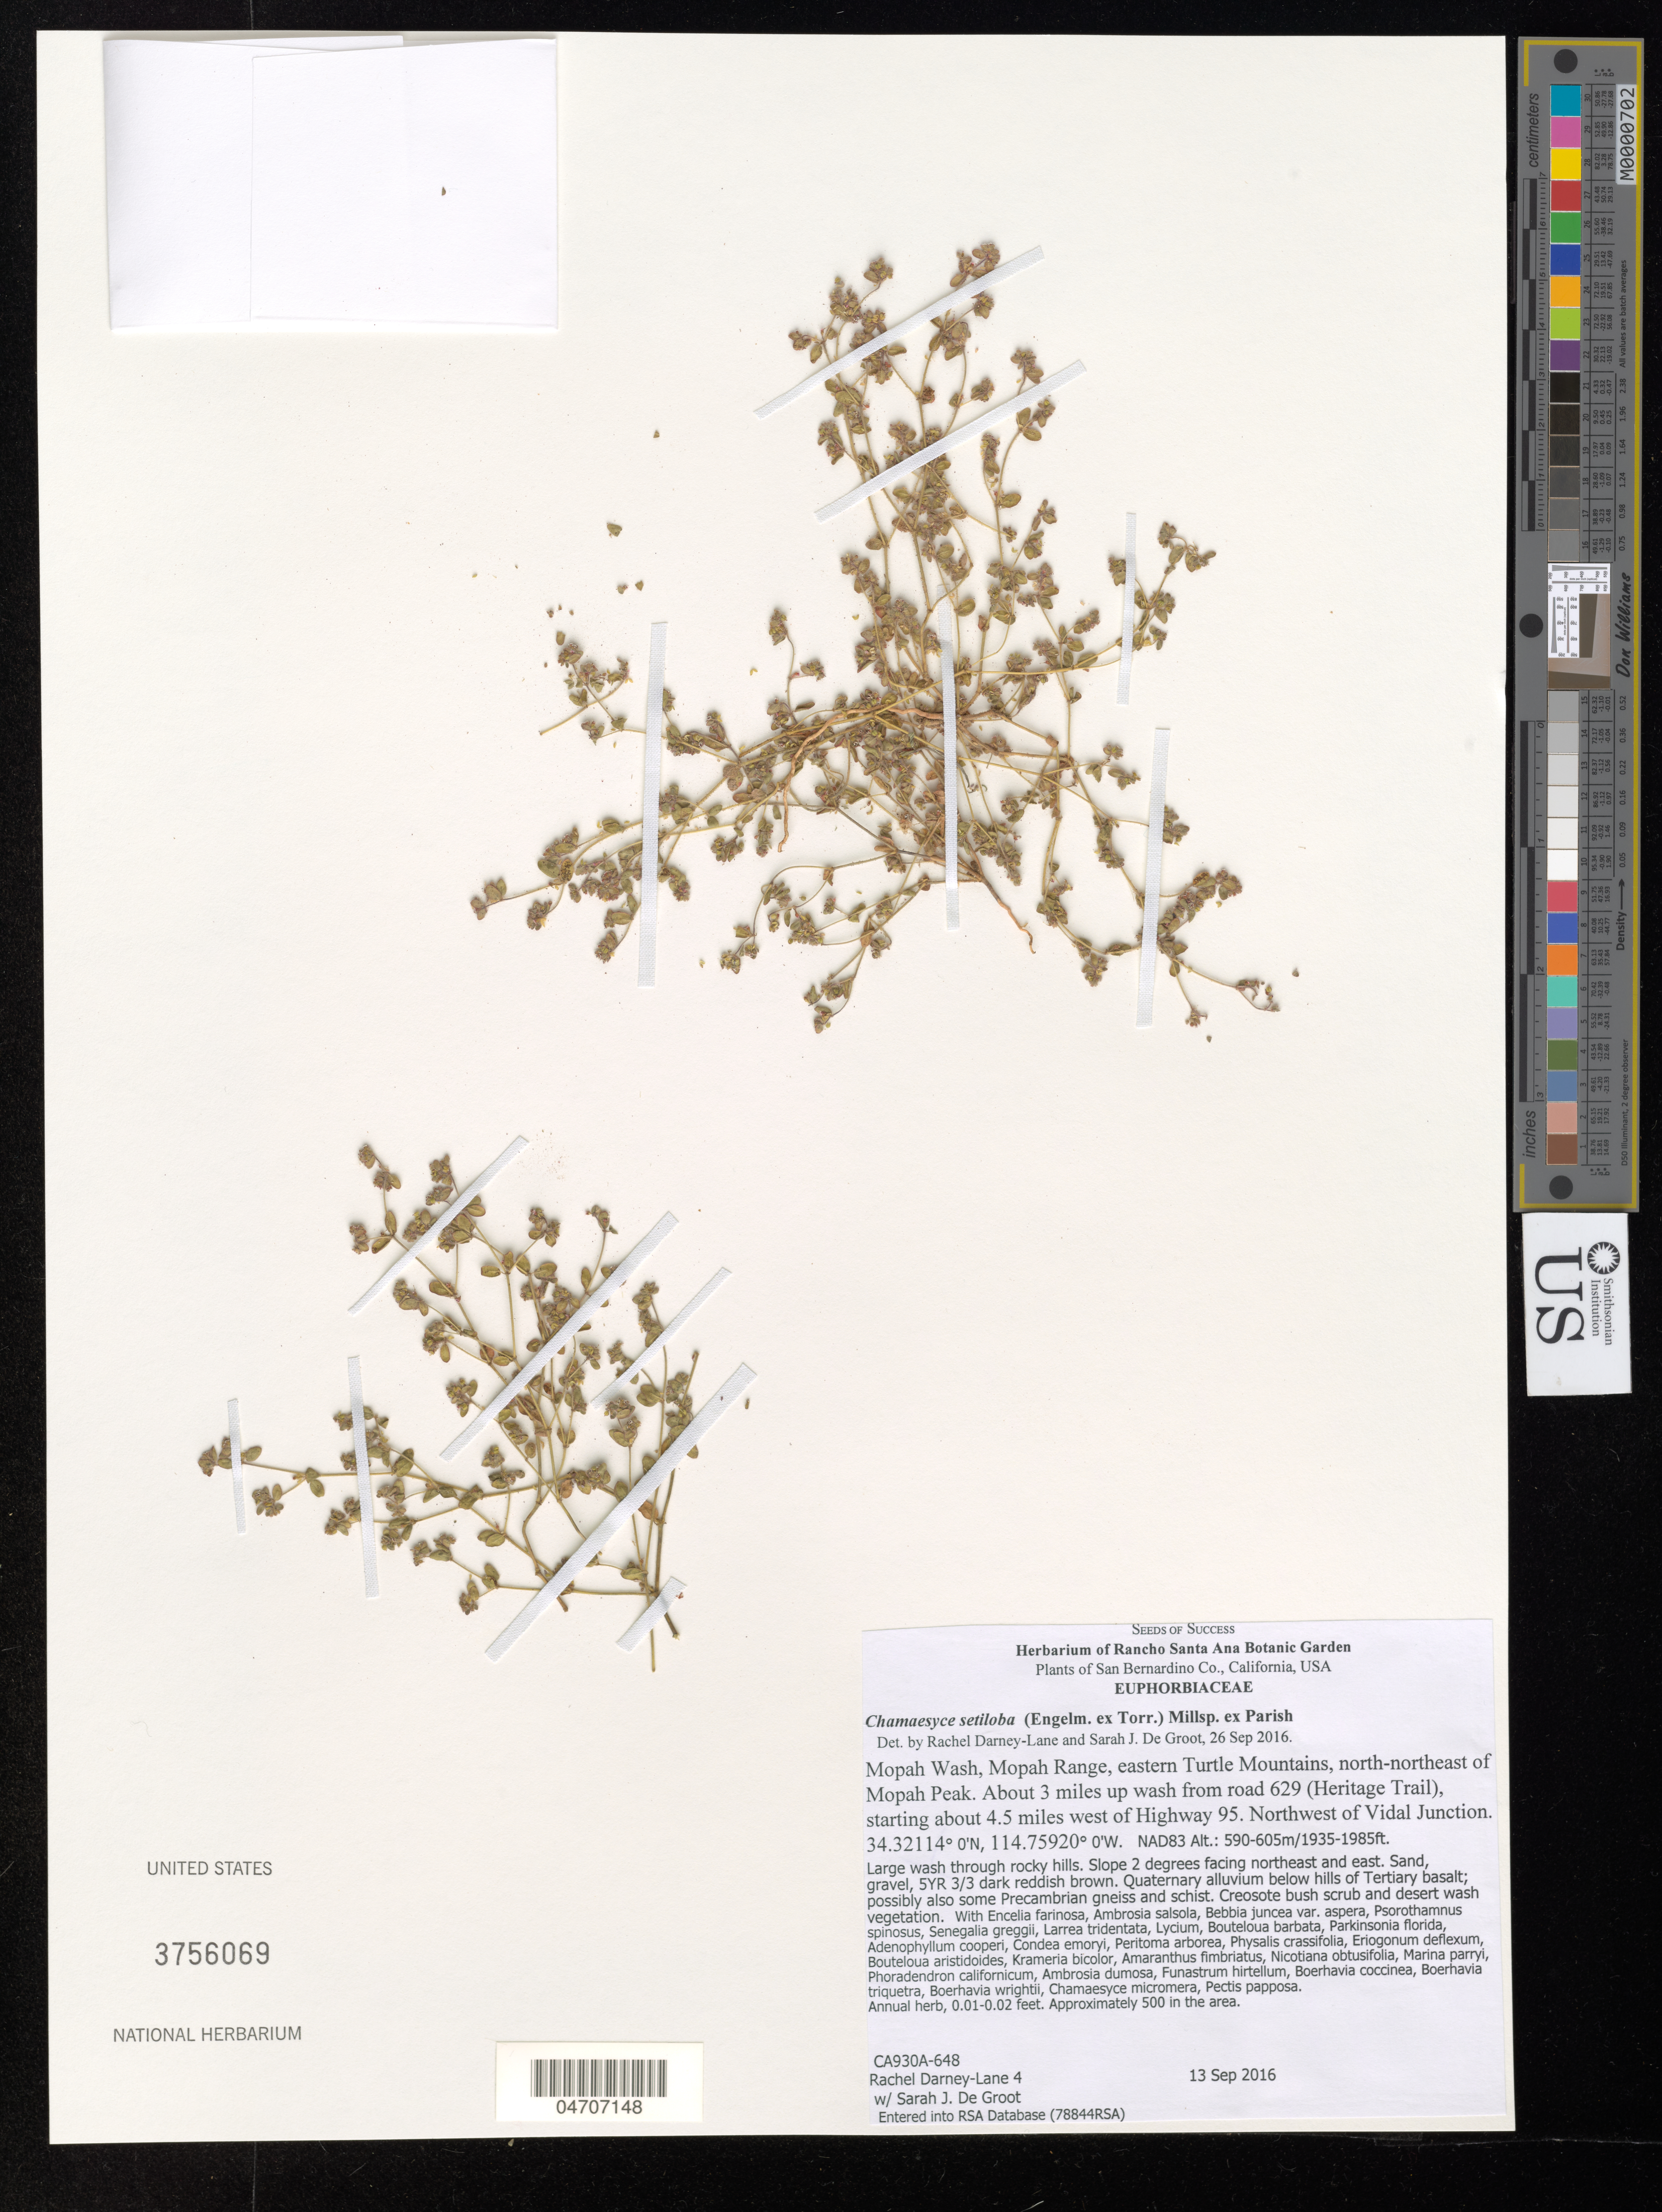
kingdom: Plantae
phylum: Tracheophyta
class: Magnoliopsida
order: Malpighiales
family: Euphorbiaceae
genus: Chamaesyce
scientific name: Chamaesyce setiloba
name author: (Engelm. ex Torr.) Norton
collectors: R. Darney-Lane & S. De Groot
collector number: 4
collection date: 2016-09-13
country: United States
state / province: California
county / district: San Bernardino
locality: San Bernardino Co. Mopah Wash, Mopah Range, eastern Turtle Mountains, north-northeast of Mopah Peak. About 3 miles up wash from road 629 (Heritage Trail), starting about 4.5 miles west of Highway 95. Northwest of Vidal Junction. NAD83.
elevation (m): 590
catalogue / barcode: US 3756069